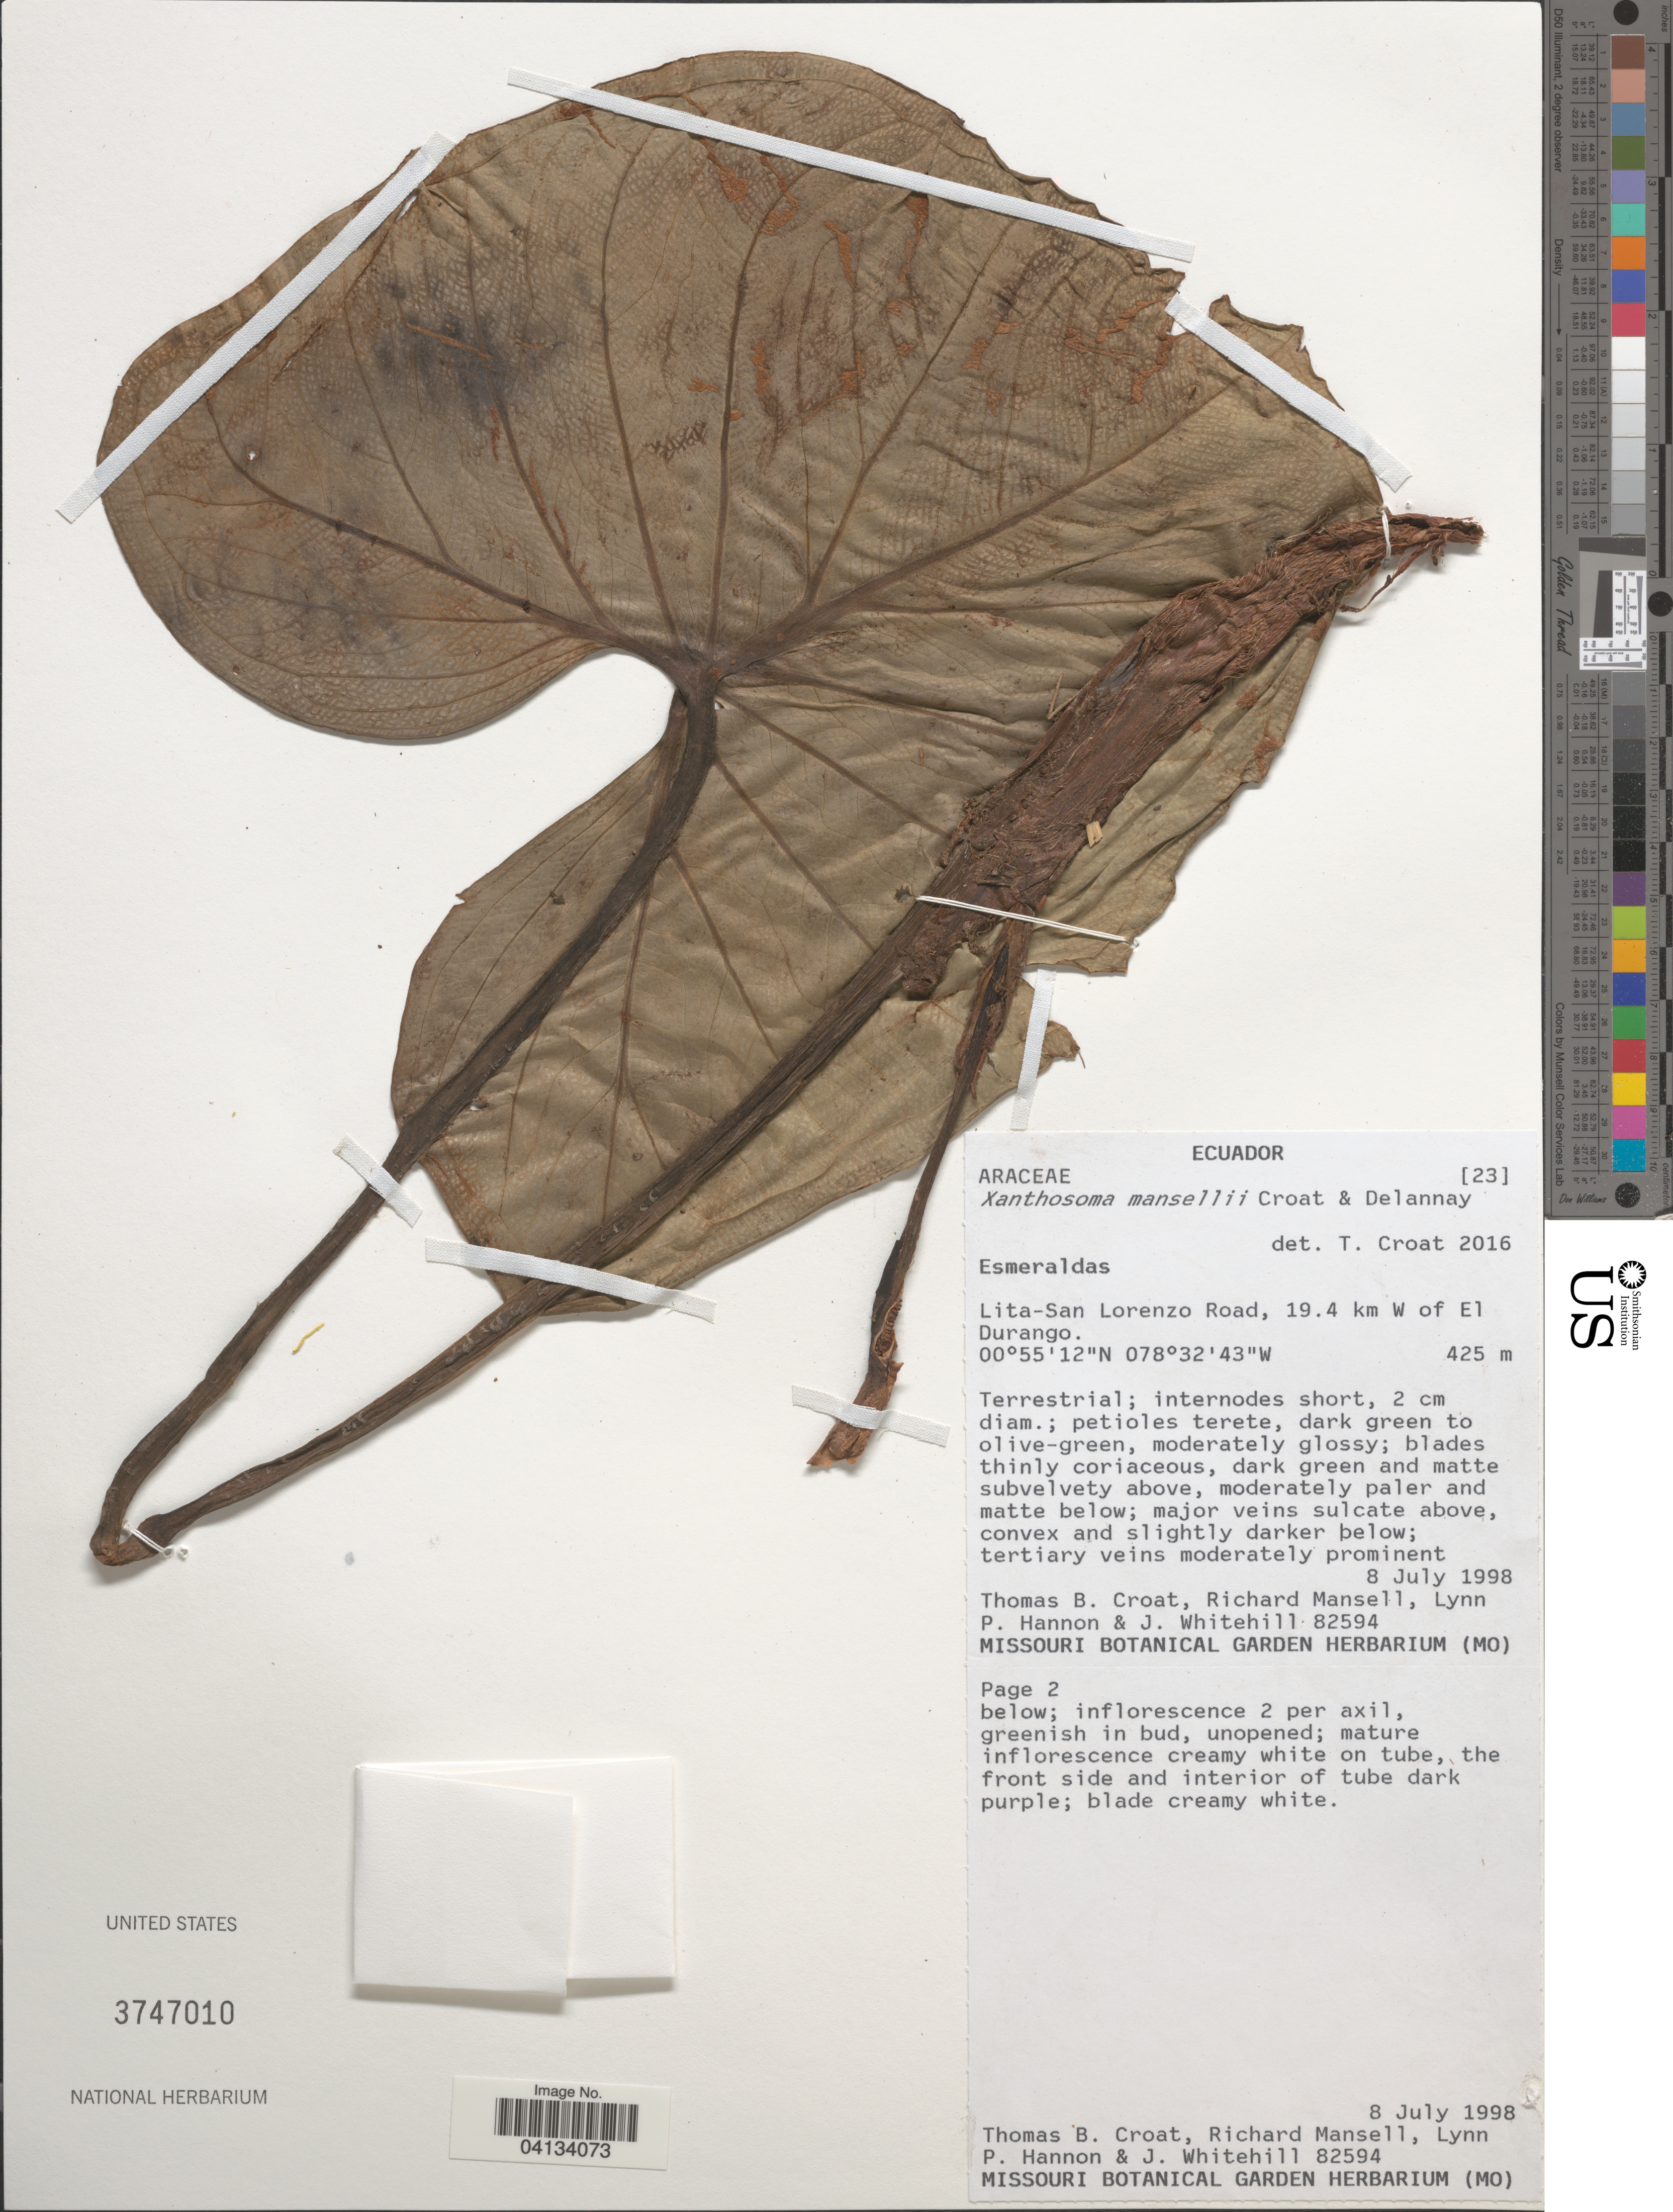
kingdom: Plantae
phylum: Tracheophyta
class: Liliopsida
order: Alismatales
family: Araceae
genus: Xanthosoma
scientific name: Xanthosoma mansellii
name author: Croat & Delannay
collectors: T. B. Croat, R. Mansell, L. Hannon & J. Whitehill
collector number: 82594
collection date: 1998-07-08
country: Ecuador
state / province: Esmeraldas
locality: Lita-San Lorenzo Road, 19.4 km W of El Durango.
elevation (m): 425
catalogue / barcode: US 3747010